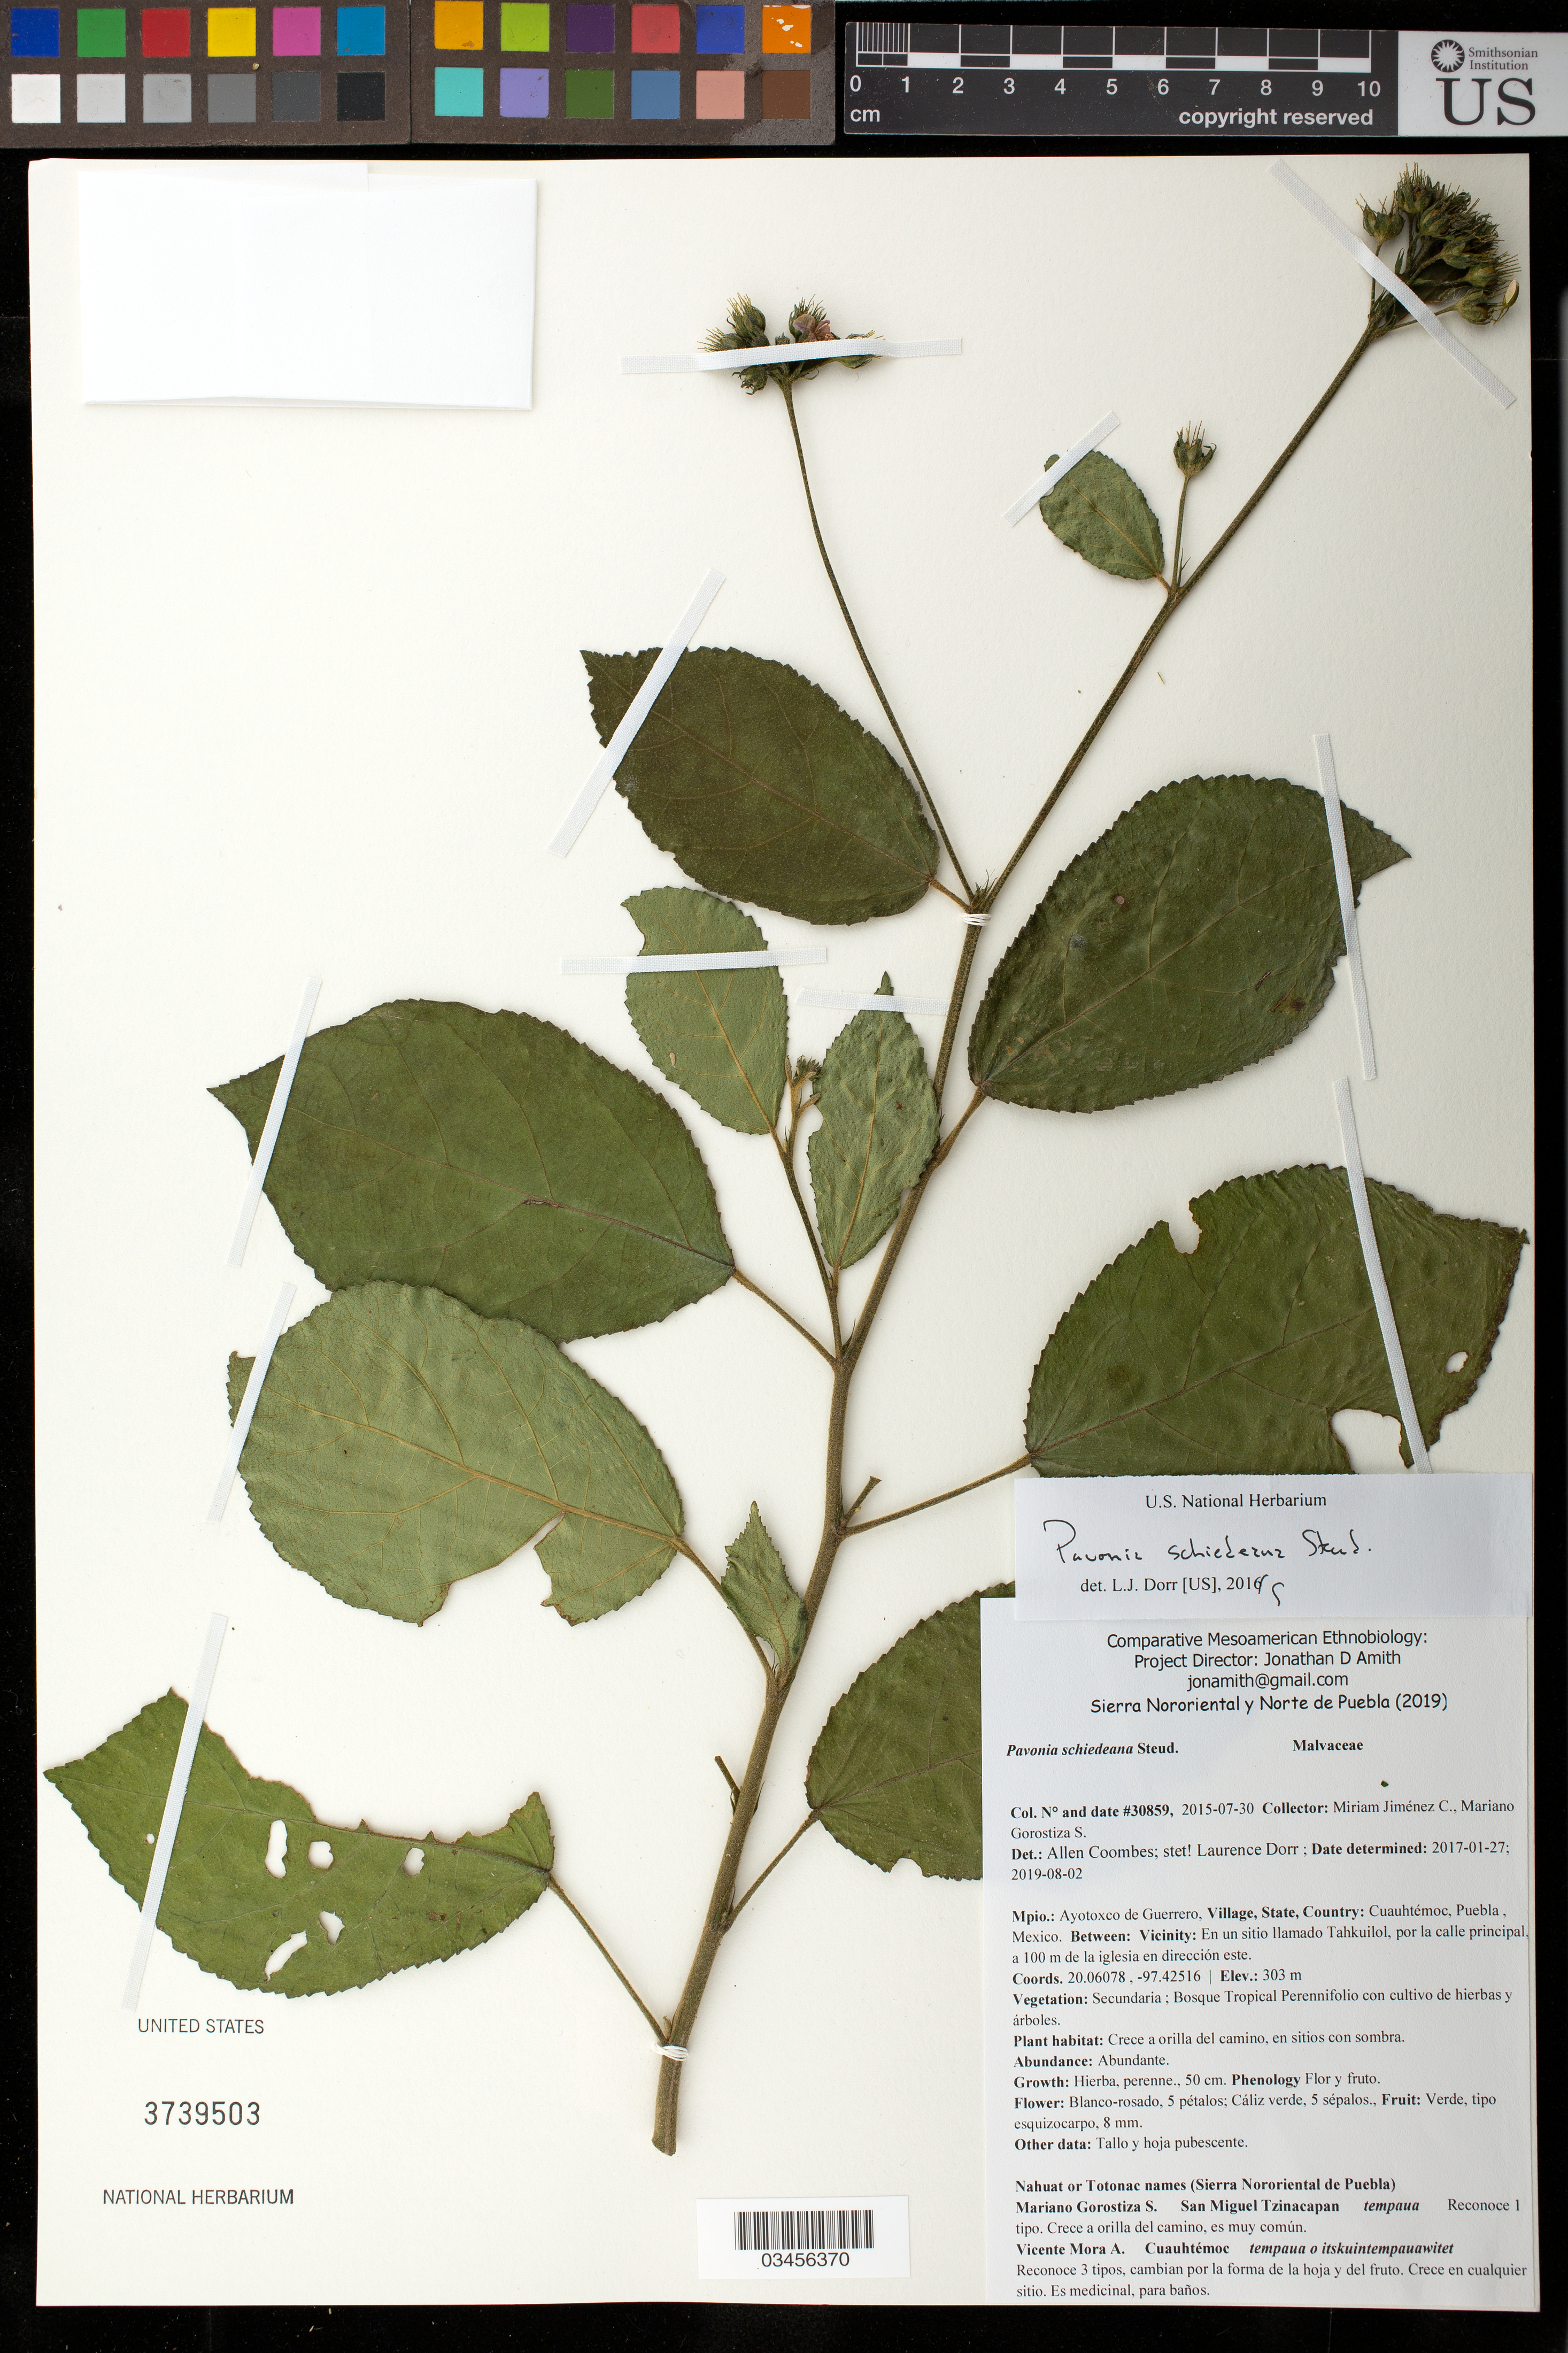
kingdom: Plantae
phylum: Tracheophyta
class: Magnoliopsida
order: Malvales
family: Malvaceae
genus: Pavonia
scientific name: Pavonia schiedeana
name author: Steud.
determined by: Coombes, Allen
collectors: M. Jiménez Chimil & M. Gorostiza S.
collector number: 30859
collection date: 2015-07-30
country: México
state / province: Puebla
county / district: Ayotoxco de Guerrero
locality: PUEBLO: Cuauhtémoc; LOCALIDAD EXACTA: En un sitio llamado Tahkuilol, por la calle principal, a 100 m de la iglesia en dirección este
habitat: Bosque tropical perennifolio con cultivo de hierbas y árboles | A orilla del camino, en sitios con sombra.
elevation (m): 303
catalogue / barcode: US 3739503